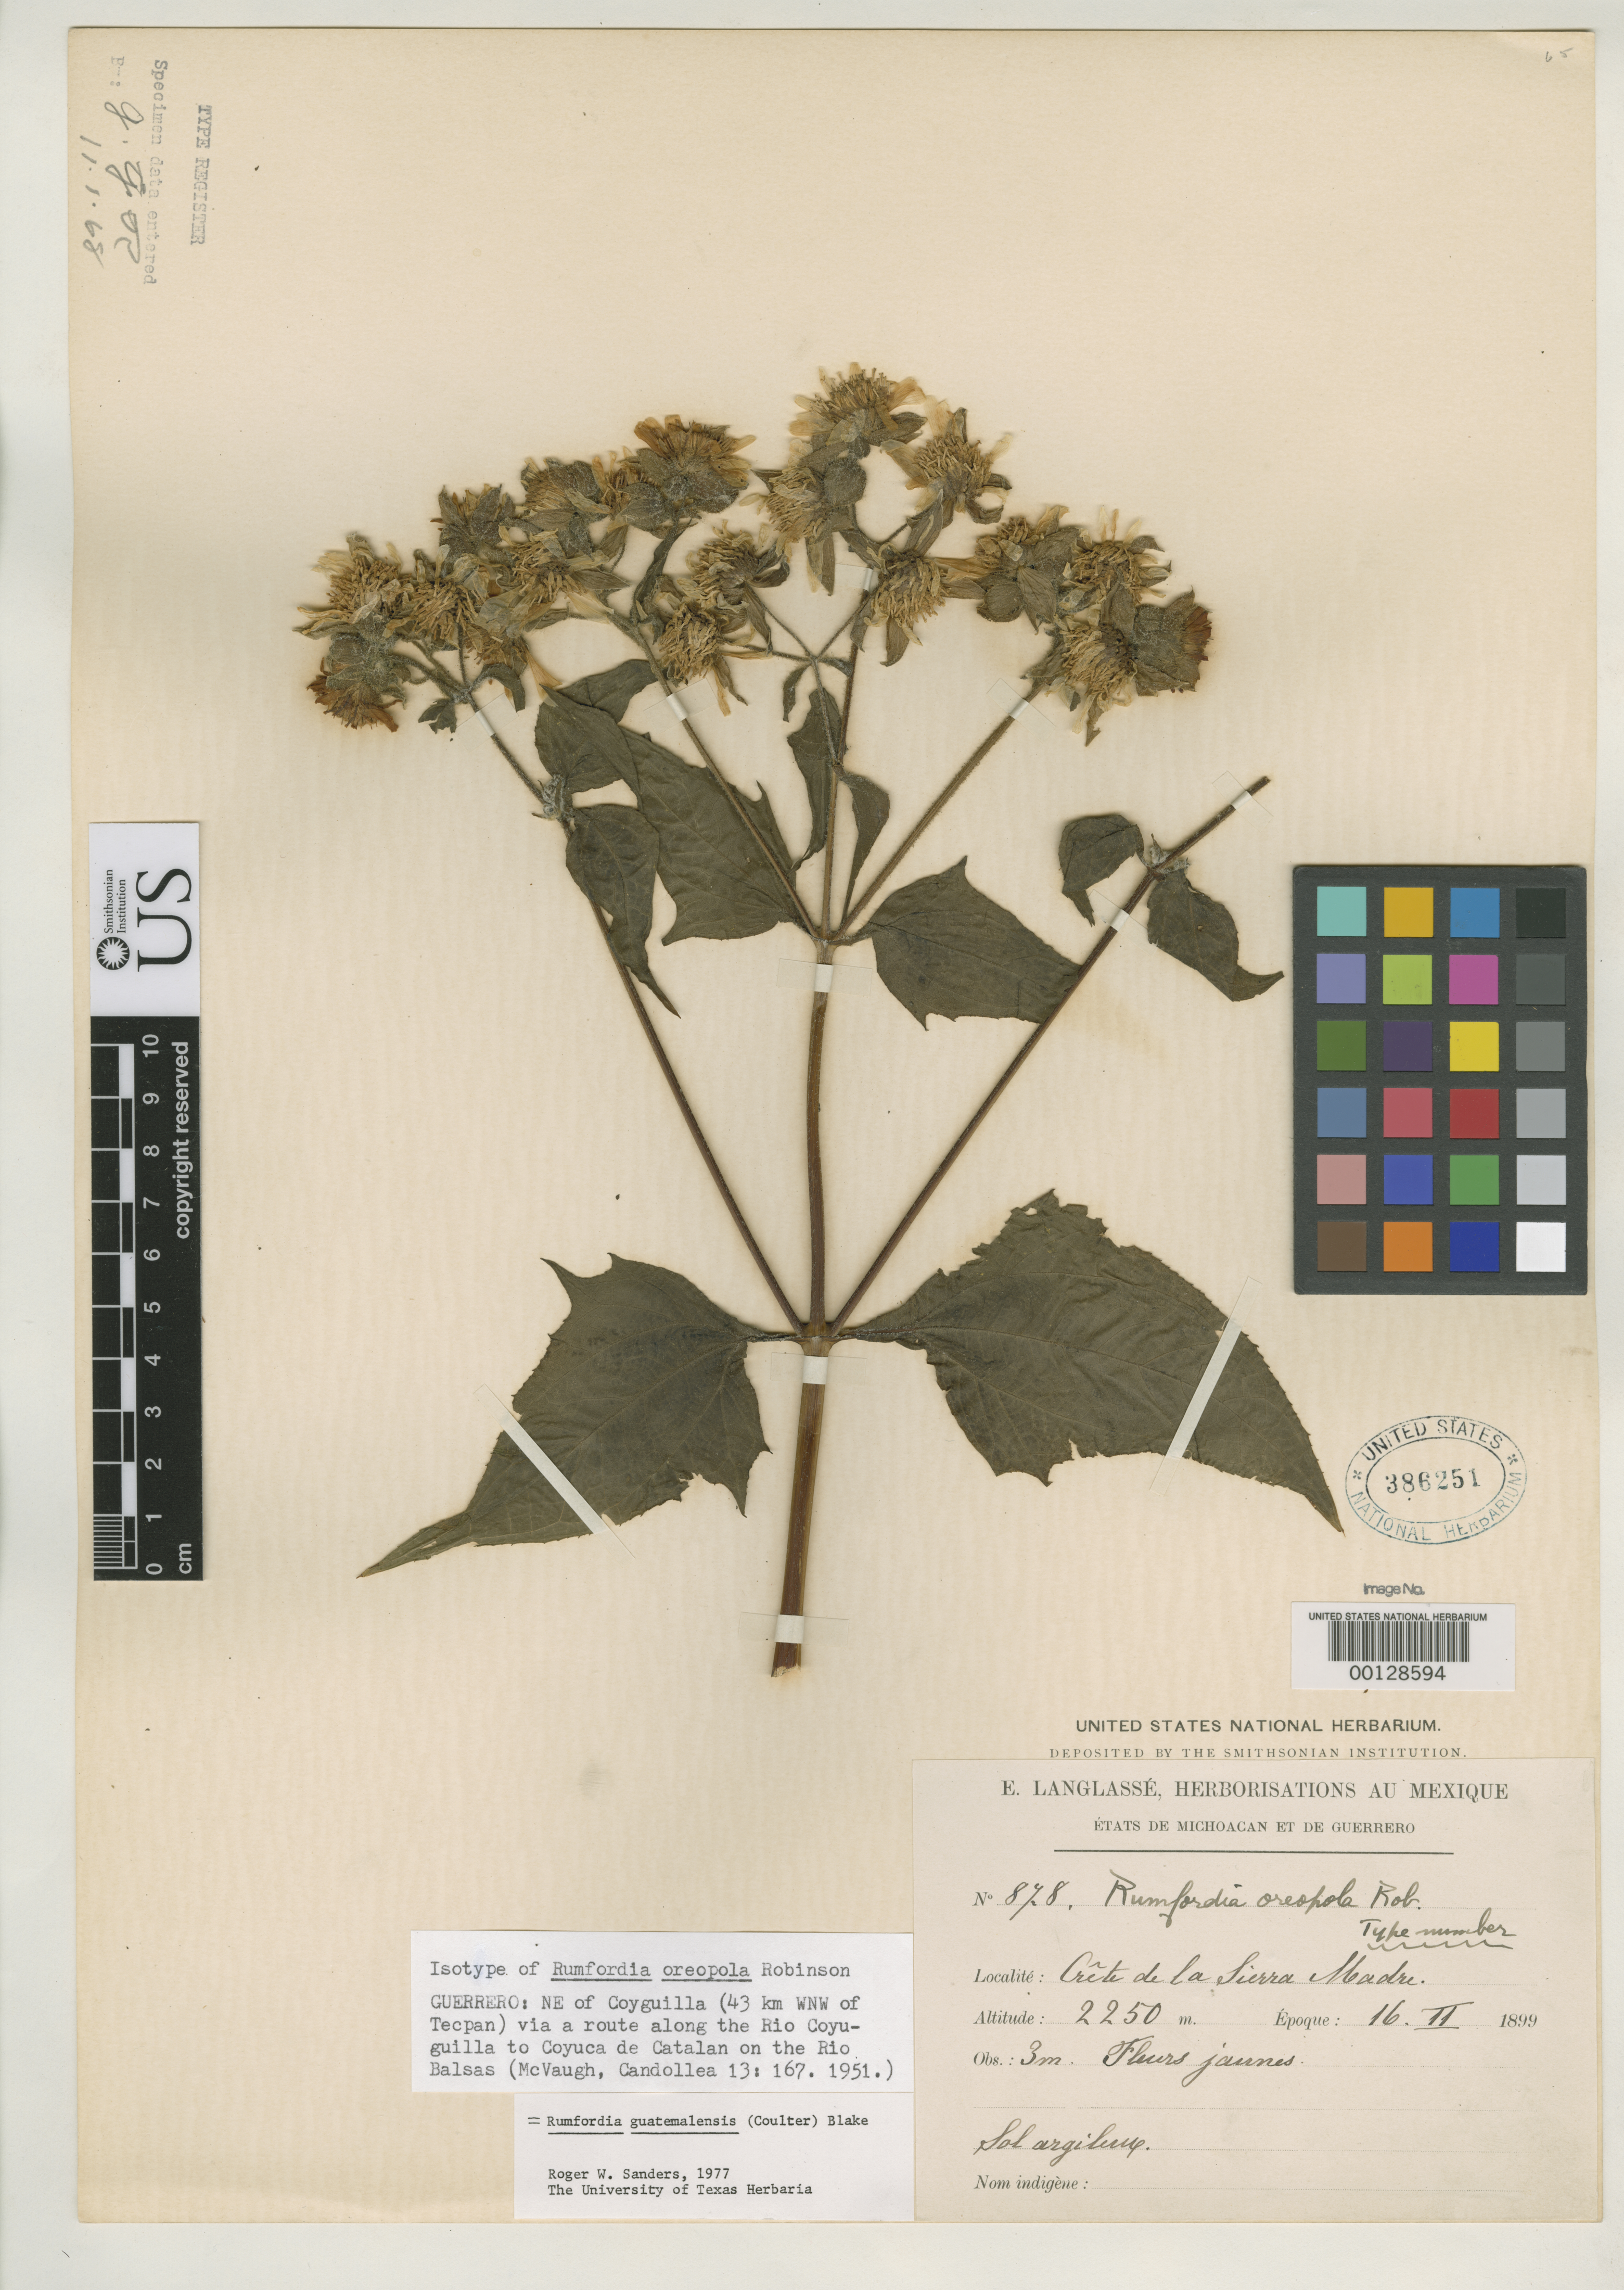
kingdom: Plantae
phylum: Tracheophyta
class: Magnoliopsida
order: Asterales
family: Asteraceae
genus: Rumfordia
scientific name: Rumfordia oreopola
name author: B.L. Rob.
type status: Isotype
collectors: E. Langlassé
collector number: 878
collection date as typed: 16 Feb 1899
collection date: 1899-02-16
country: Mexico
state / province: Guerrero / Michoacán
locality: Sierra Madre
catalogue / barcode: US 386251